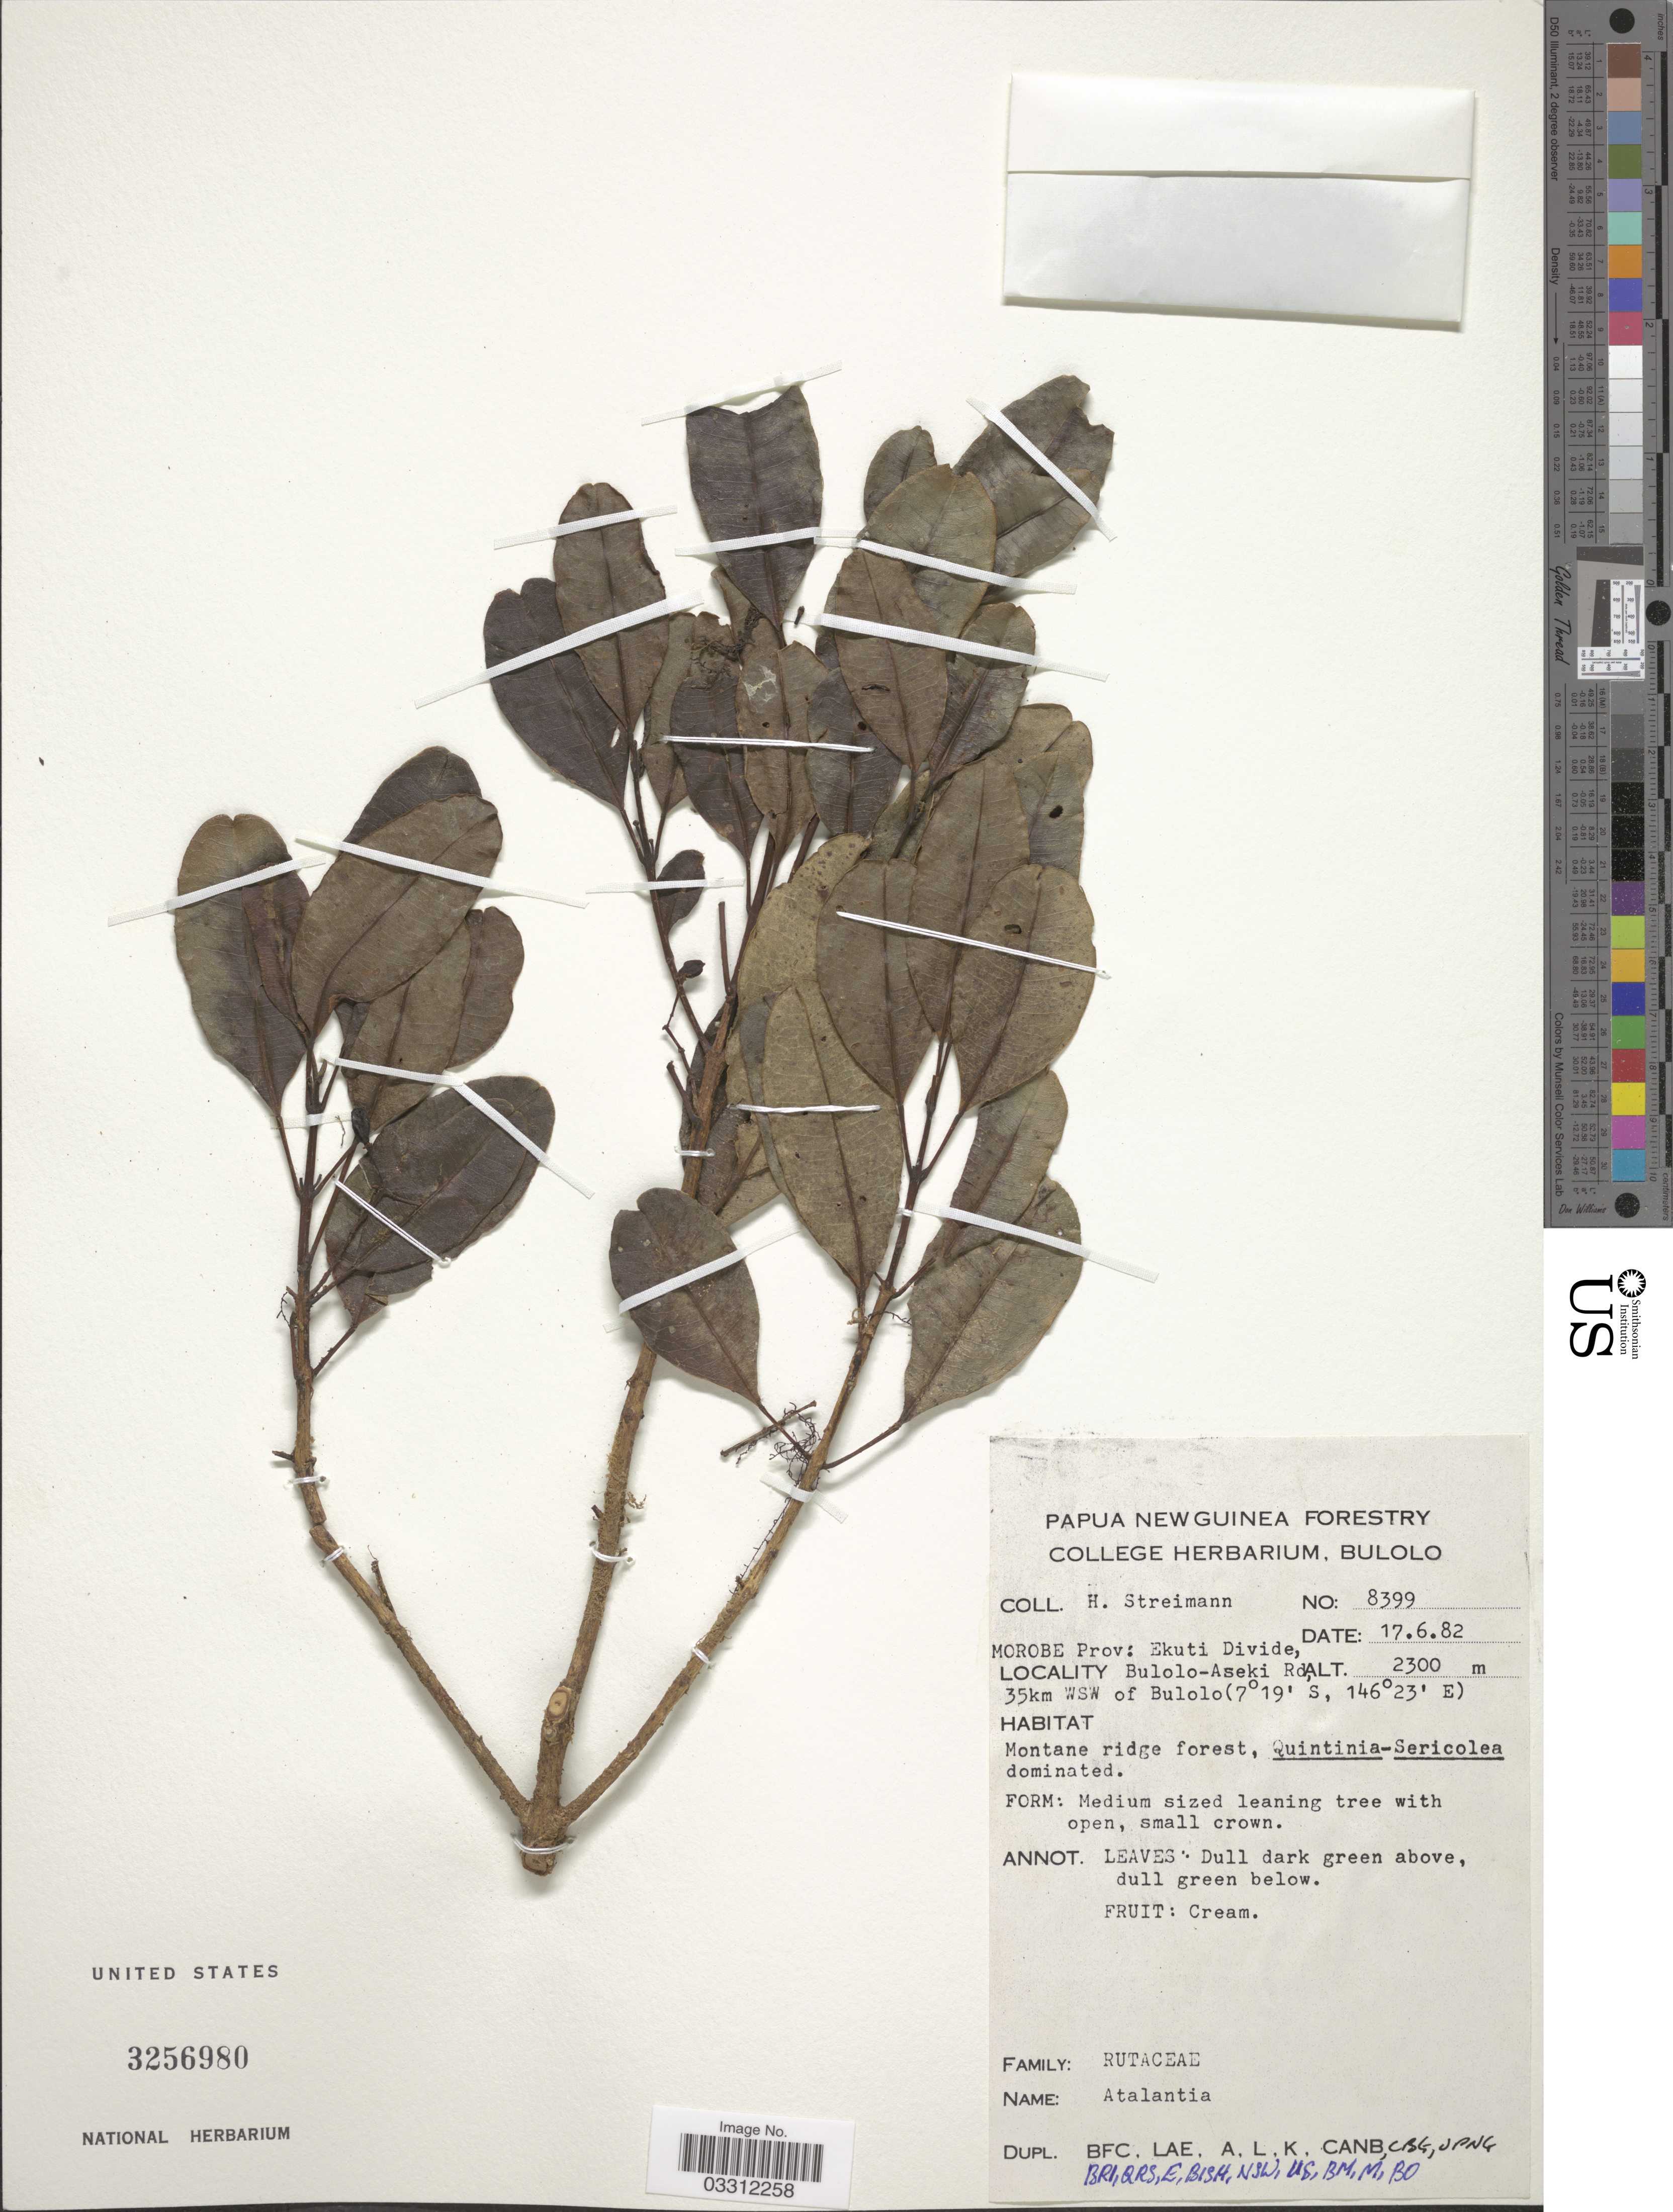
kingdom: Plantae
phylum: Tracheophyta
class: Magnoliopsida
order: Sapindales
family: Rutaceae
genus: Atalantia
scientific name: Atalantia sp.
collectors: H. Streimann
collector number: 8399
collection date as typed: Transcribed d/m/y: 17/6/82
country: Papua New Guinea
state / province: Morobe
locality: Ekuti Divide, Bulolo-Aseki Rd, 35km WSW of Bulolo.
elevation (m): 2300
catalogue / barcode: US 3256980